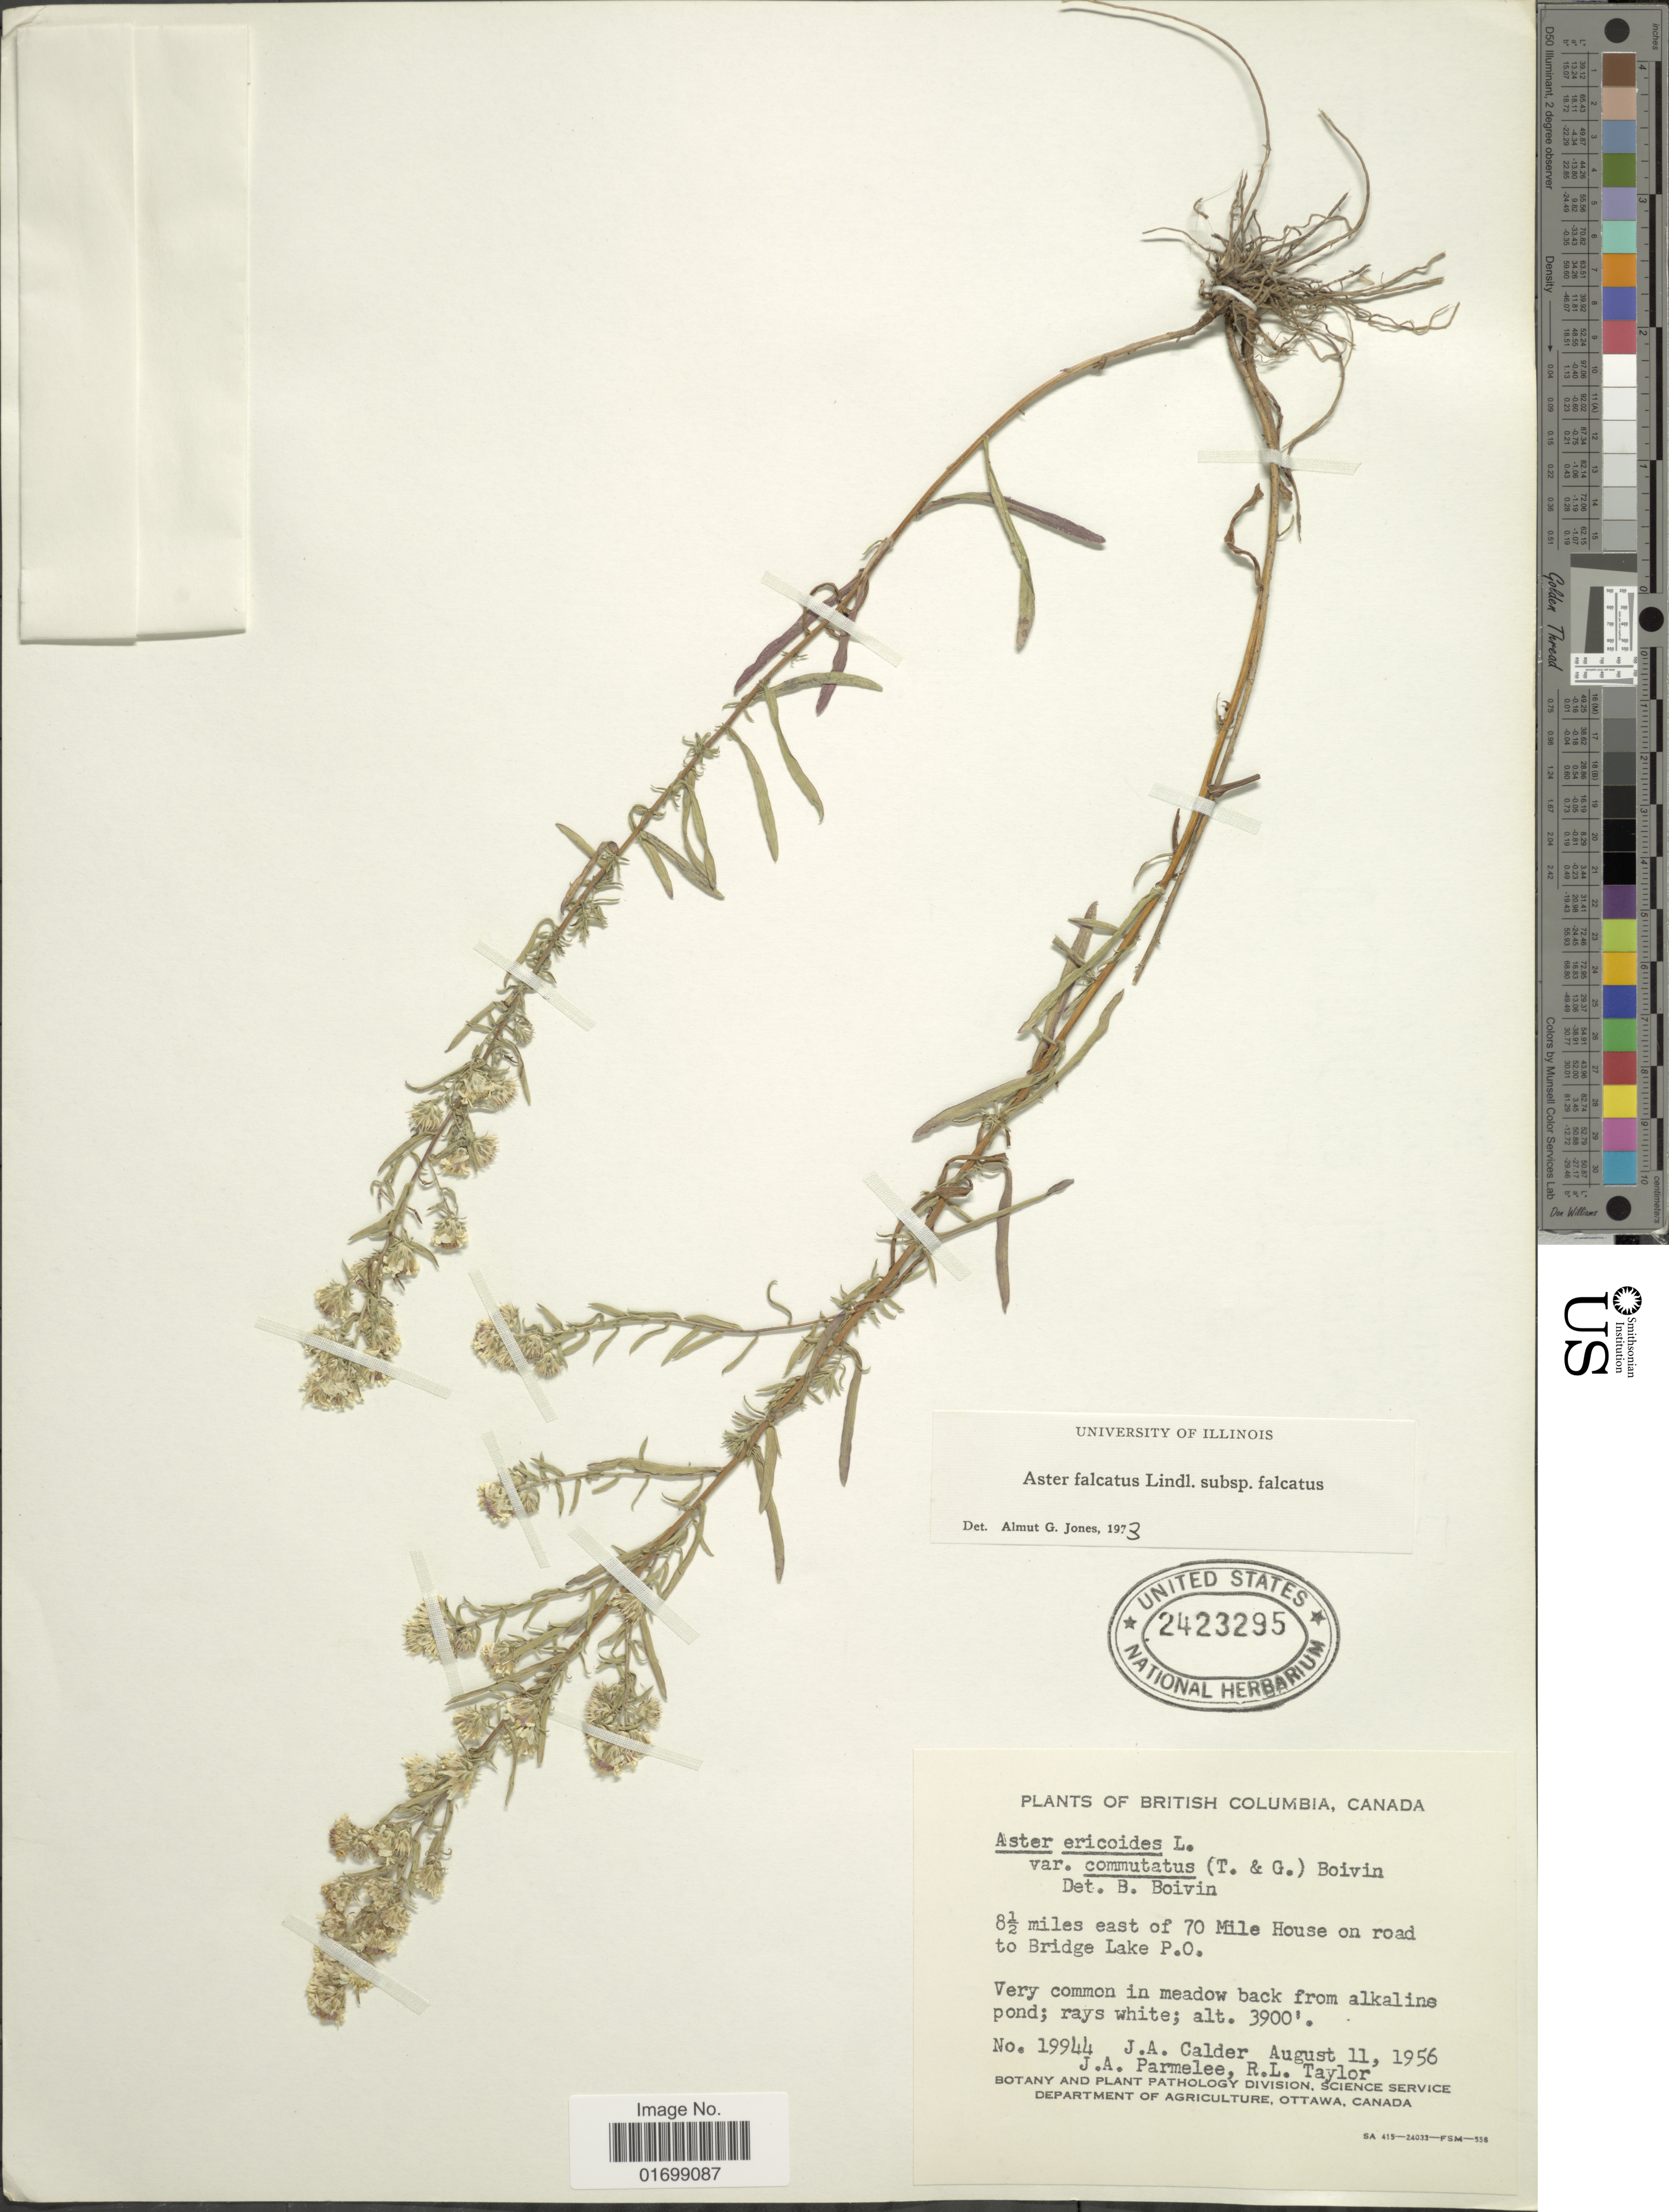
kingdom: Plantae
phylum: Tracheophyta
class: Magnoliopsida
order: Asterales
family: Asteraceae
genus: Symphyotrichum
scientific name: Symphyotrichum falcatum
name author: (Lindl. ex Lindl.) G.L. Nesom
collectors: J. A. Calder, J. A. Parmelee & R. Taylor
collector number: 19944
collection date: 1956-08-11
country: Canada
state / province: British Columbia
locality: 8 1/2 miles east of 70 Mile House on road to Bridge Lake P.O., very common in meadow back from alkaline pond.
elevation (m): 1189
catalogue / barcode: US 2423295